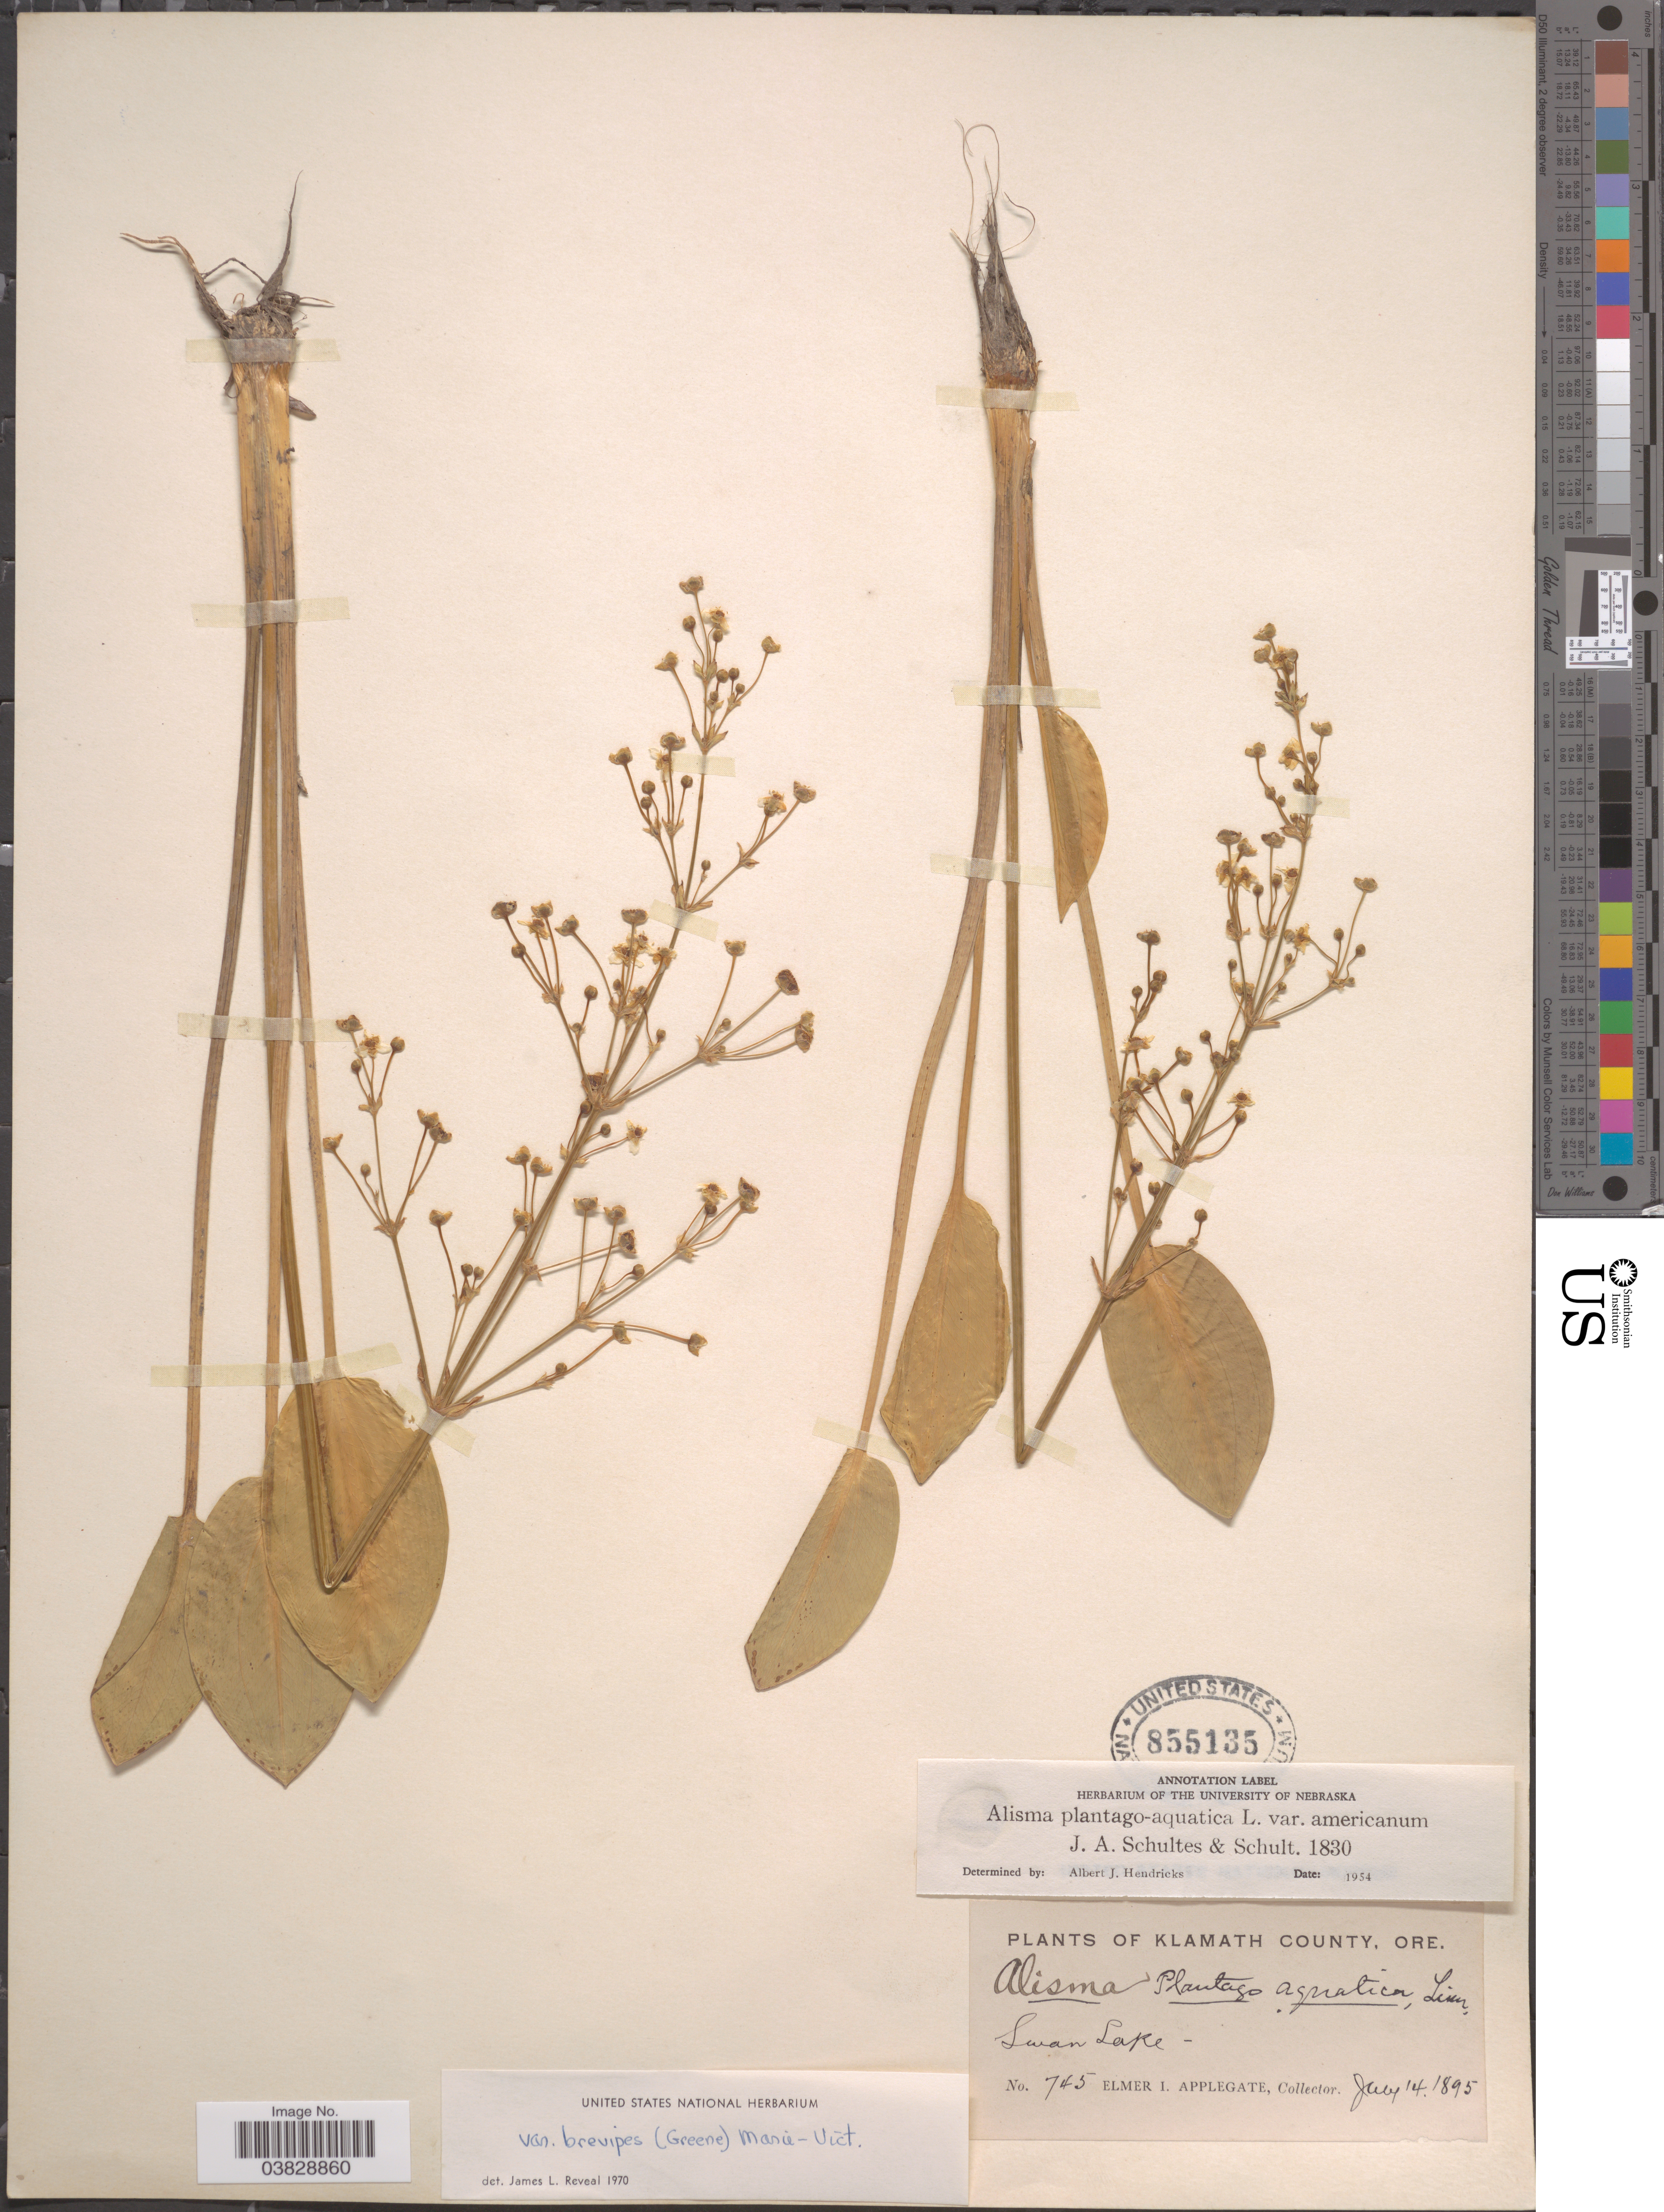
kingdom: Plantae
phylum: Tracheophyta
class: Liliopsida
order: Alismatales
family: Alismataceae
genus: Alisma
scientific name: Alisma plantago-aquatica var. americanum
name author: L.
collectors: E. I. Applegate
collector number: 745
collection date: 1895-07-14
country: United States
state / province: Oregon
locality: Klamath County. Swan Lake.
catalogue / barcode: US 855135